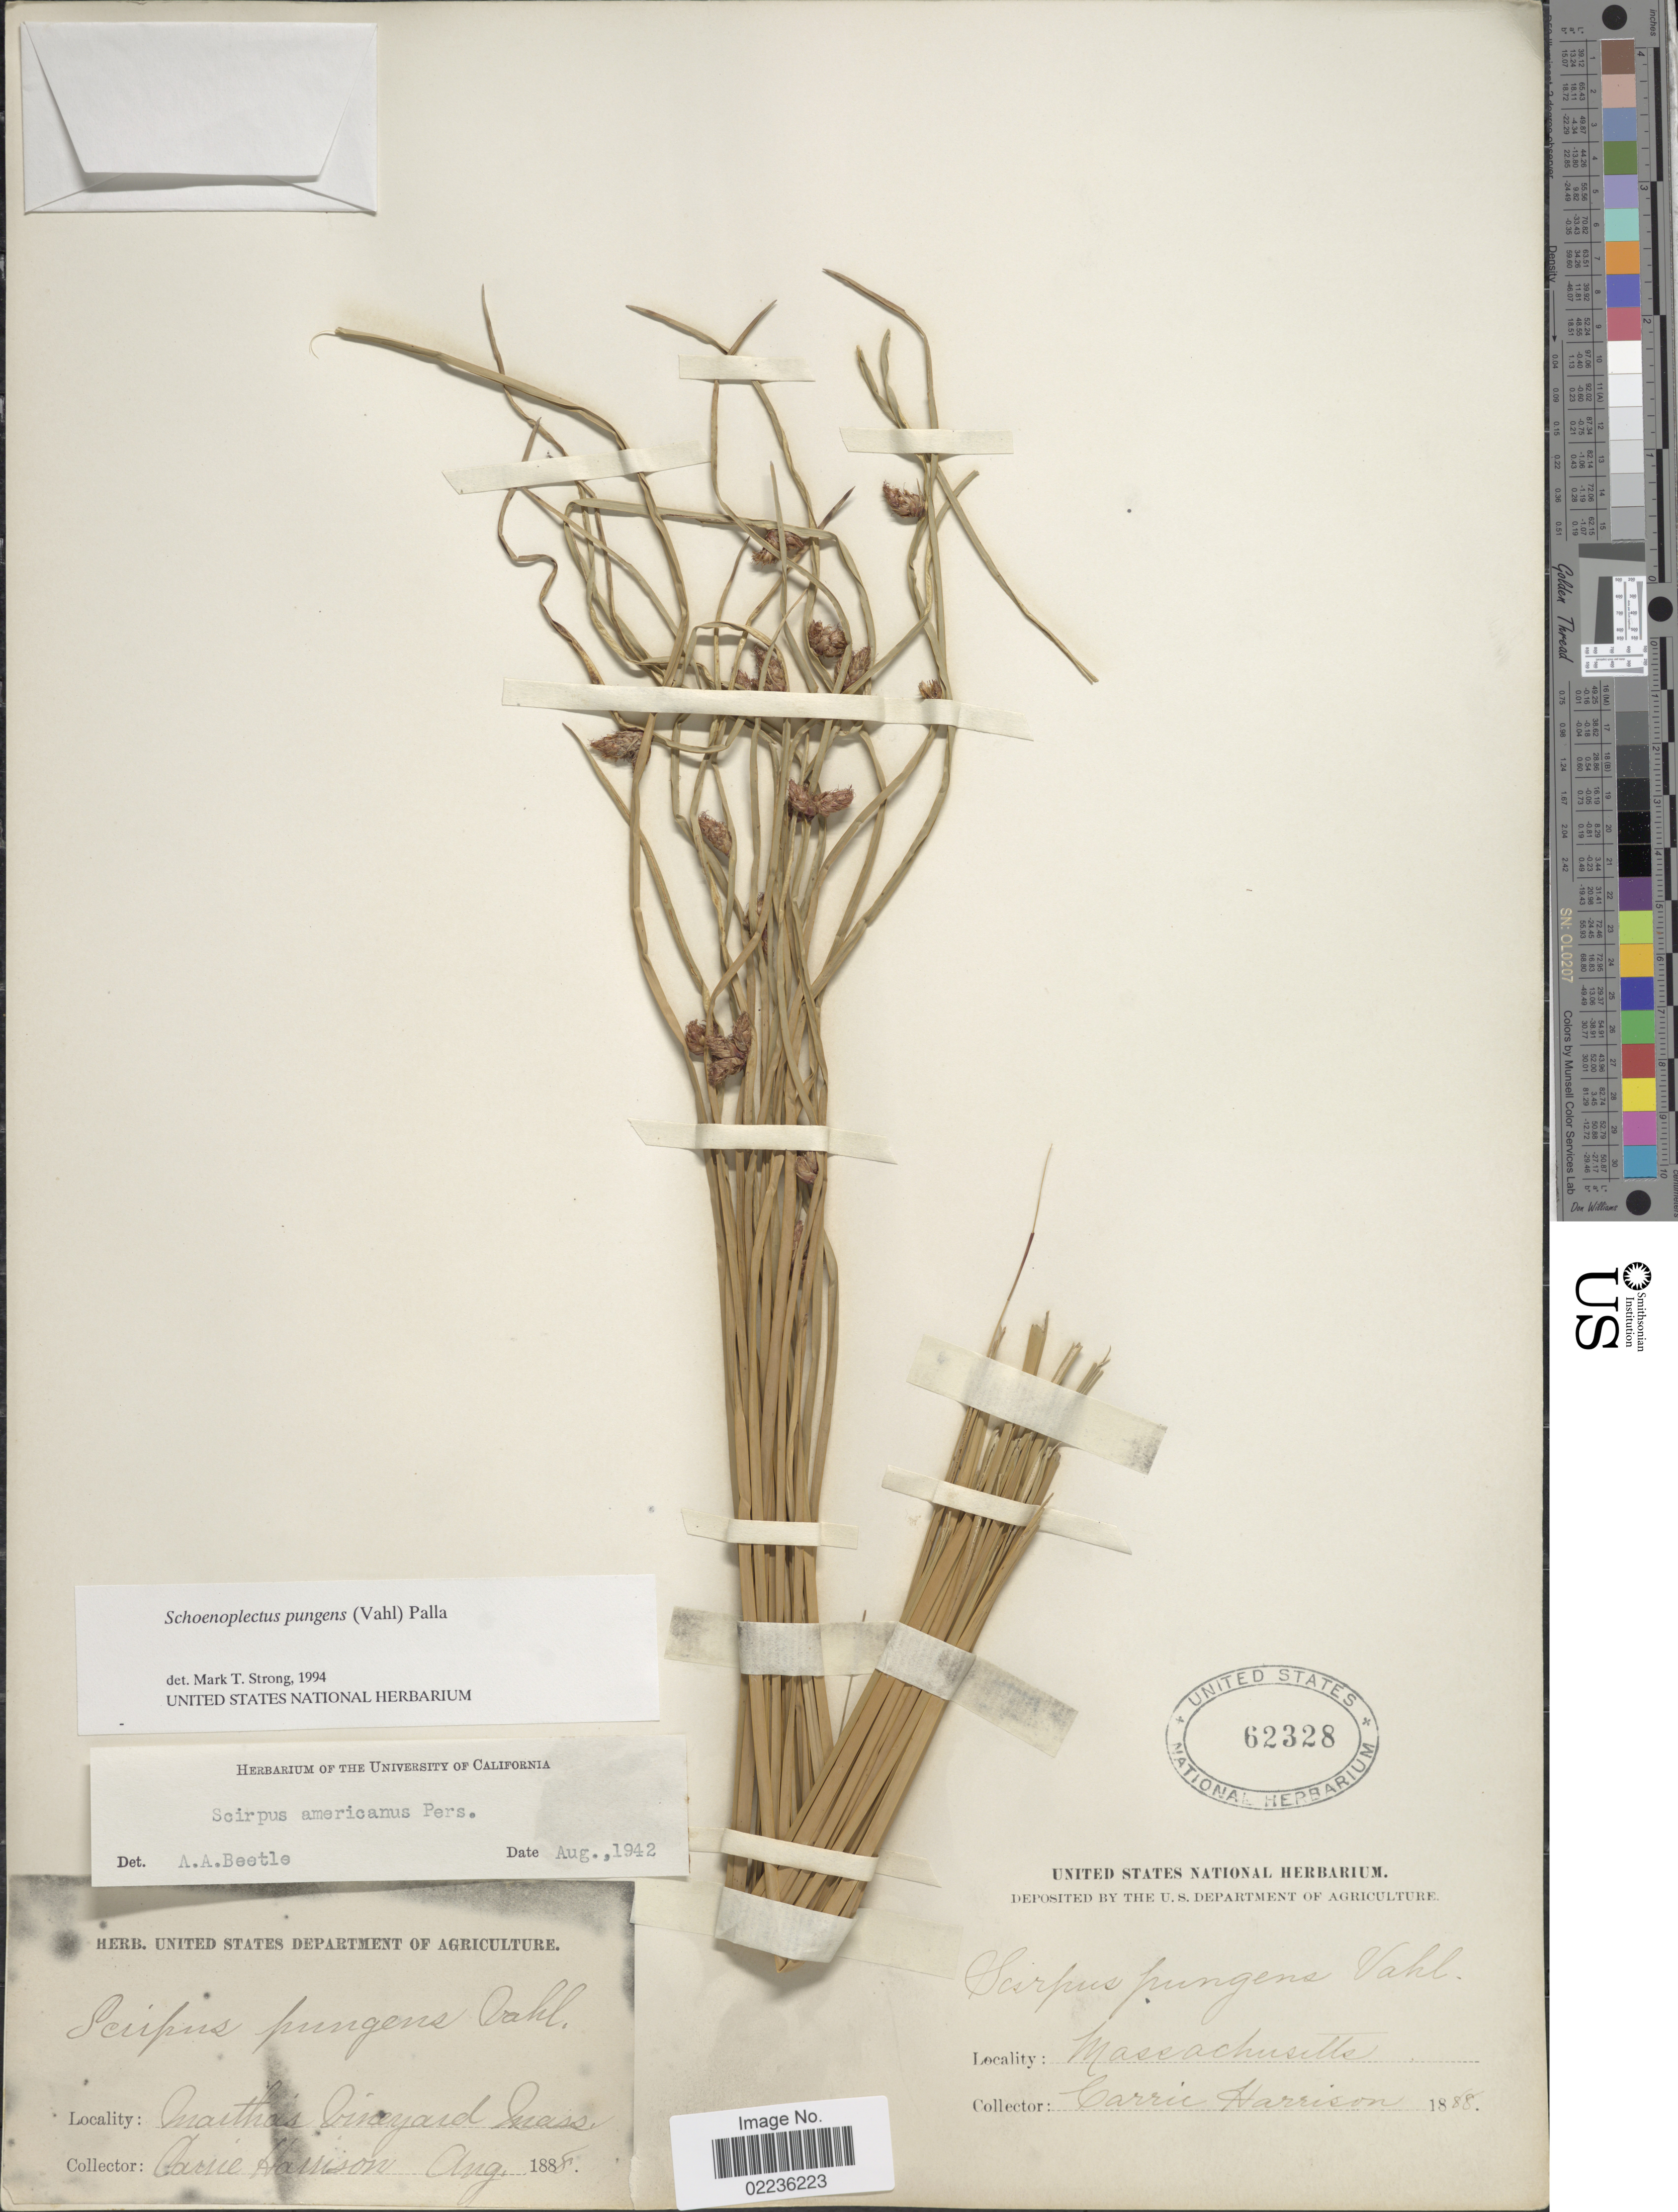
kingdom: Plantae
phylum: Tracheophyta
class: Liliopsida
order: Poales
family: Cyperaceae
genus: Schoenoplectus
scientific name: Schoenoplectus pungens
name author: (Vahl) Palla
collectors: C. Harrison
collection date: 1888-08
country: United States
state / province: Massachusetts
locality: Marthas Vineyard Mass.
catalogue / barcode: US 62328